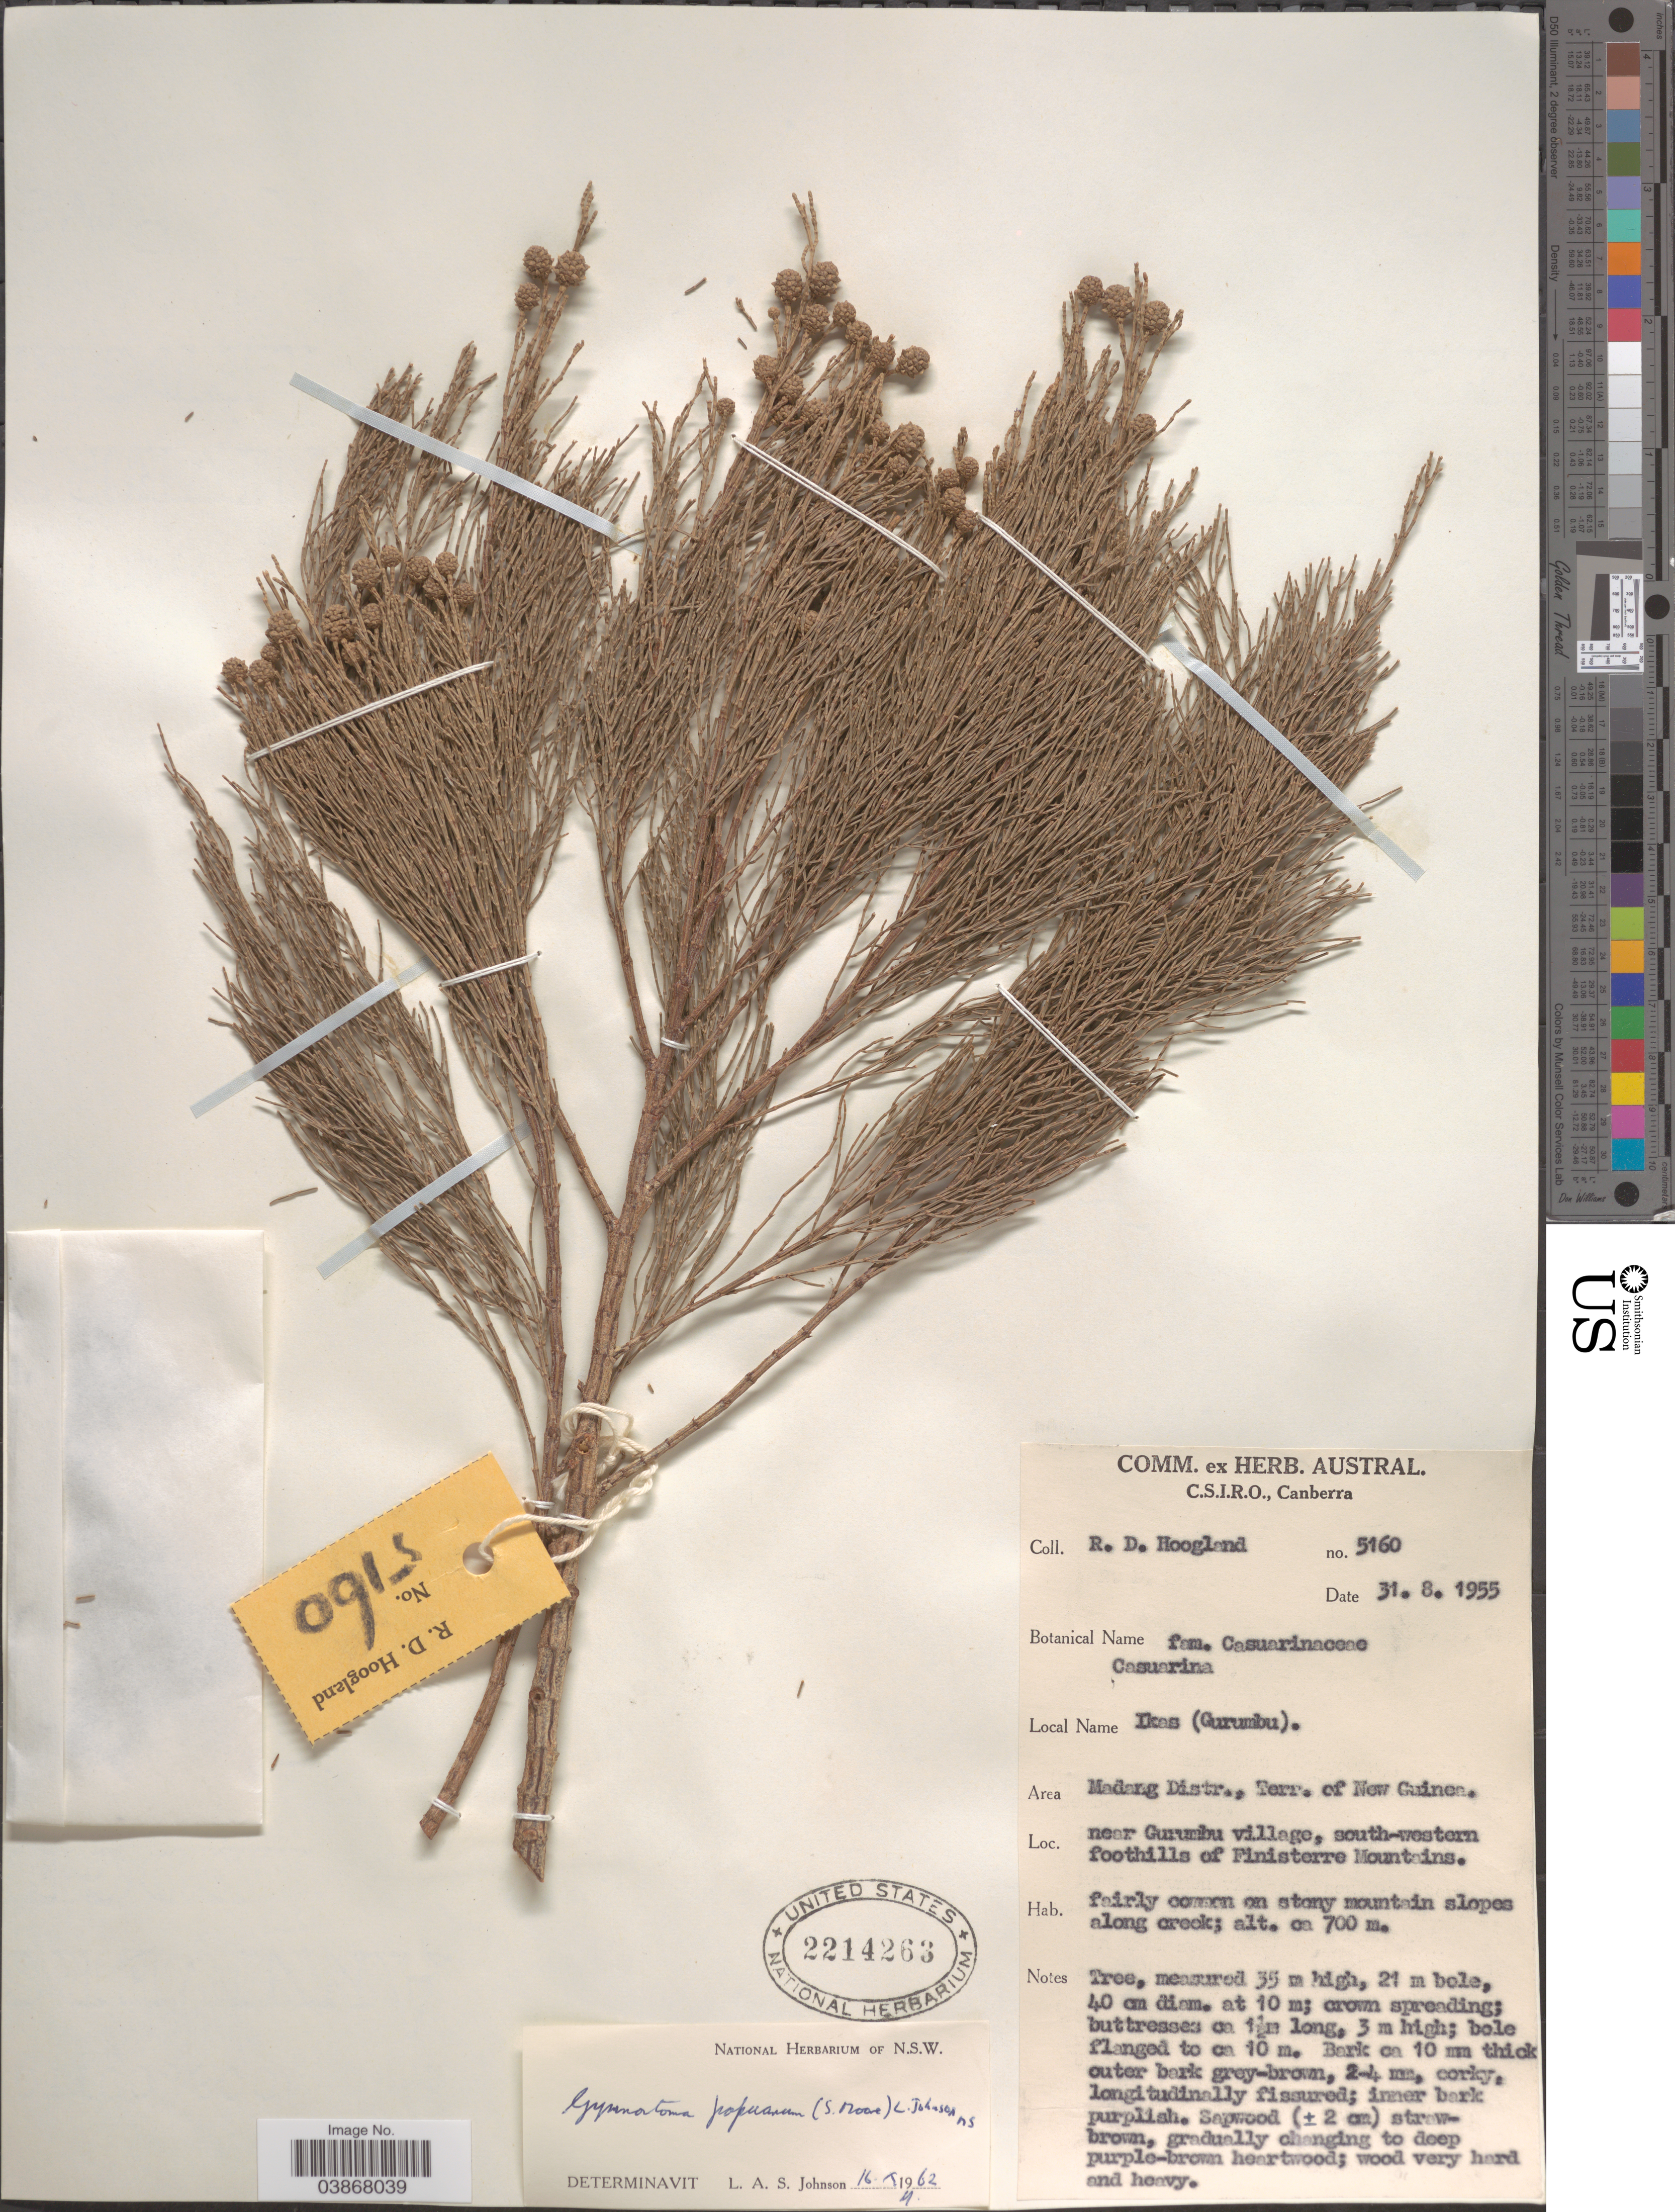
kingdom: Plantae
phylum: Tracheophyta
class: Magnoliopsida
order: Fagales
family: Casuarinaceae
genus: Gymnostoma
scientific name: Gymnostoma papuanum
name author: (S. Moore) L.A.S. Johnson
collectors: R. D. Hoogland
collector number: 5160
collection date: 1955-08-31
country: Papua New Guinea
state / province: Madang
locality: Area Madang Distr., Terr. of New Guinea. Near Gurumbu village, south-western foothills of Finisterre Mountains.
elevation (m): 700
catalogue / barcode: US 2214263